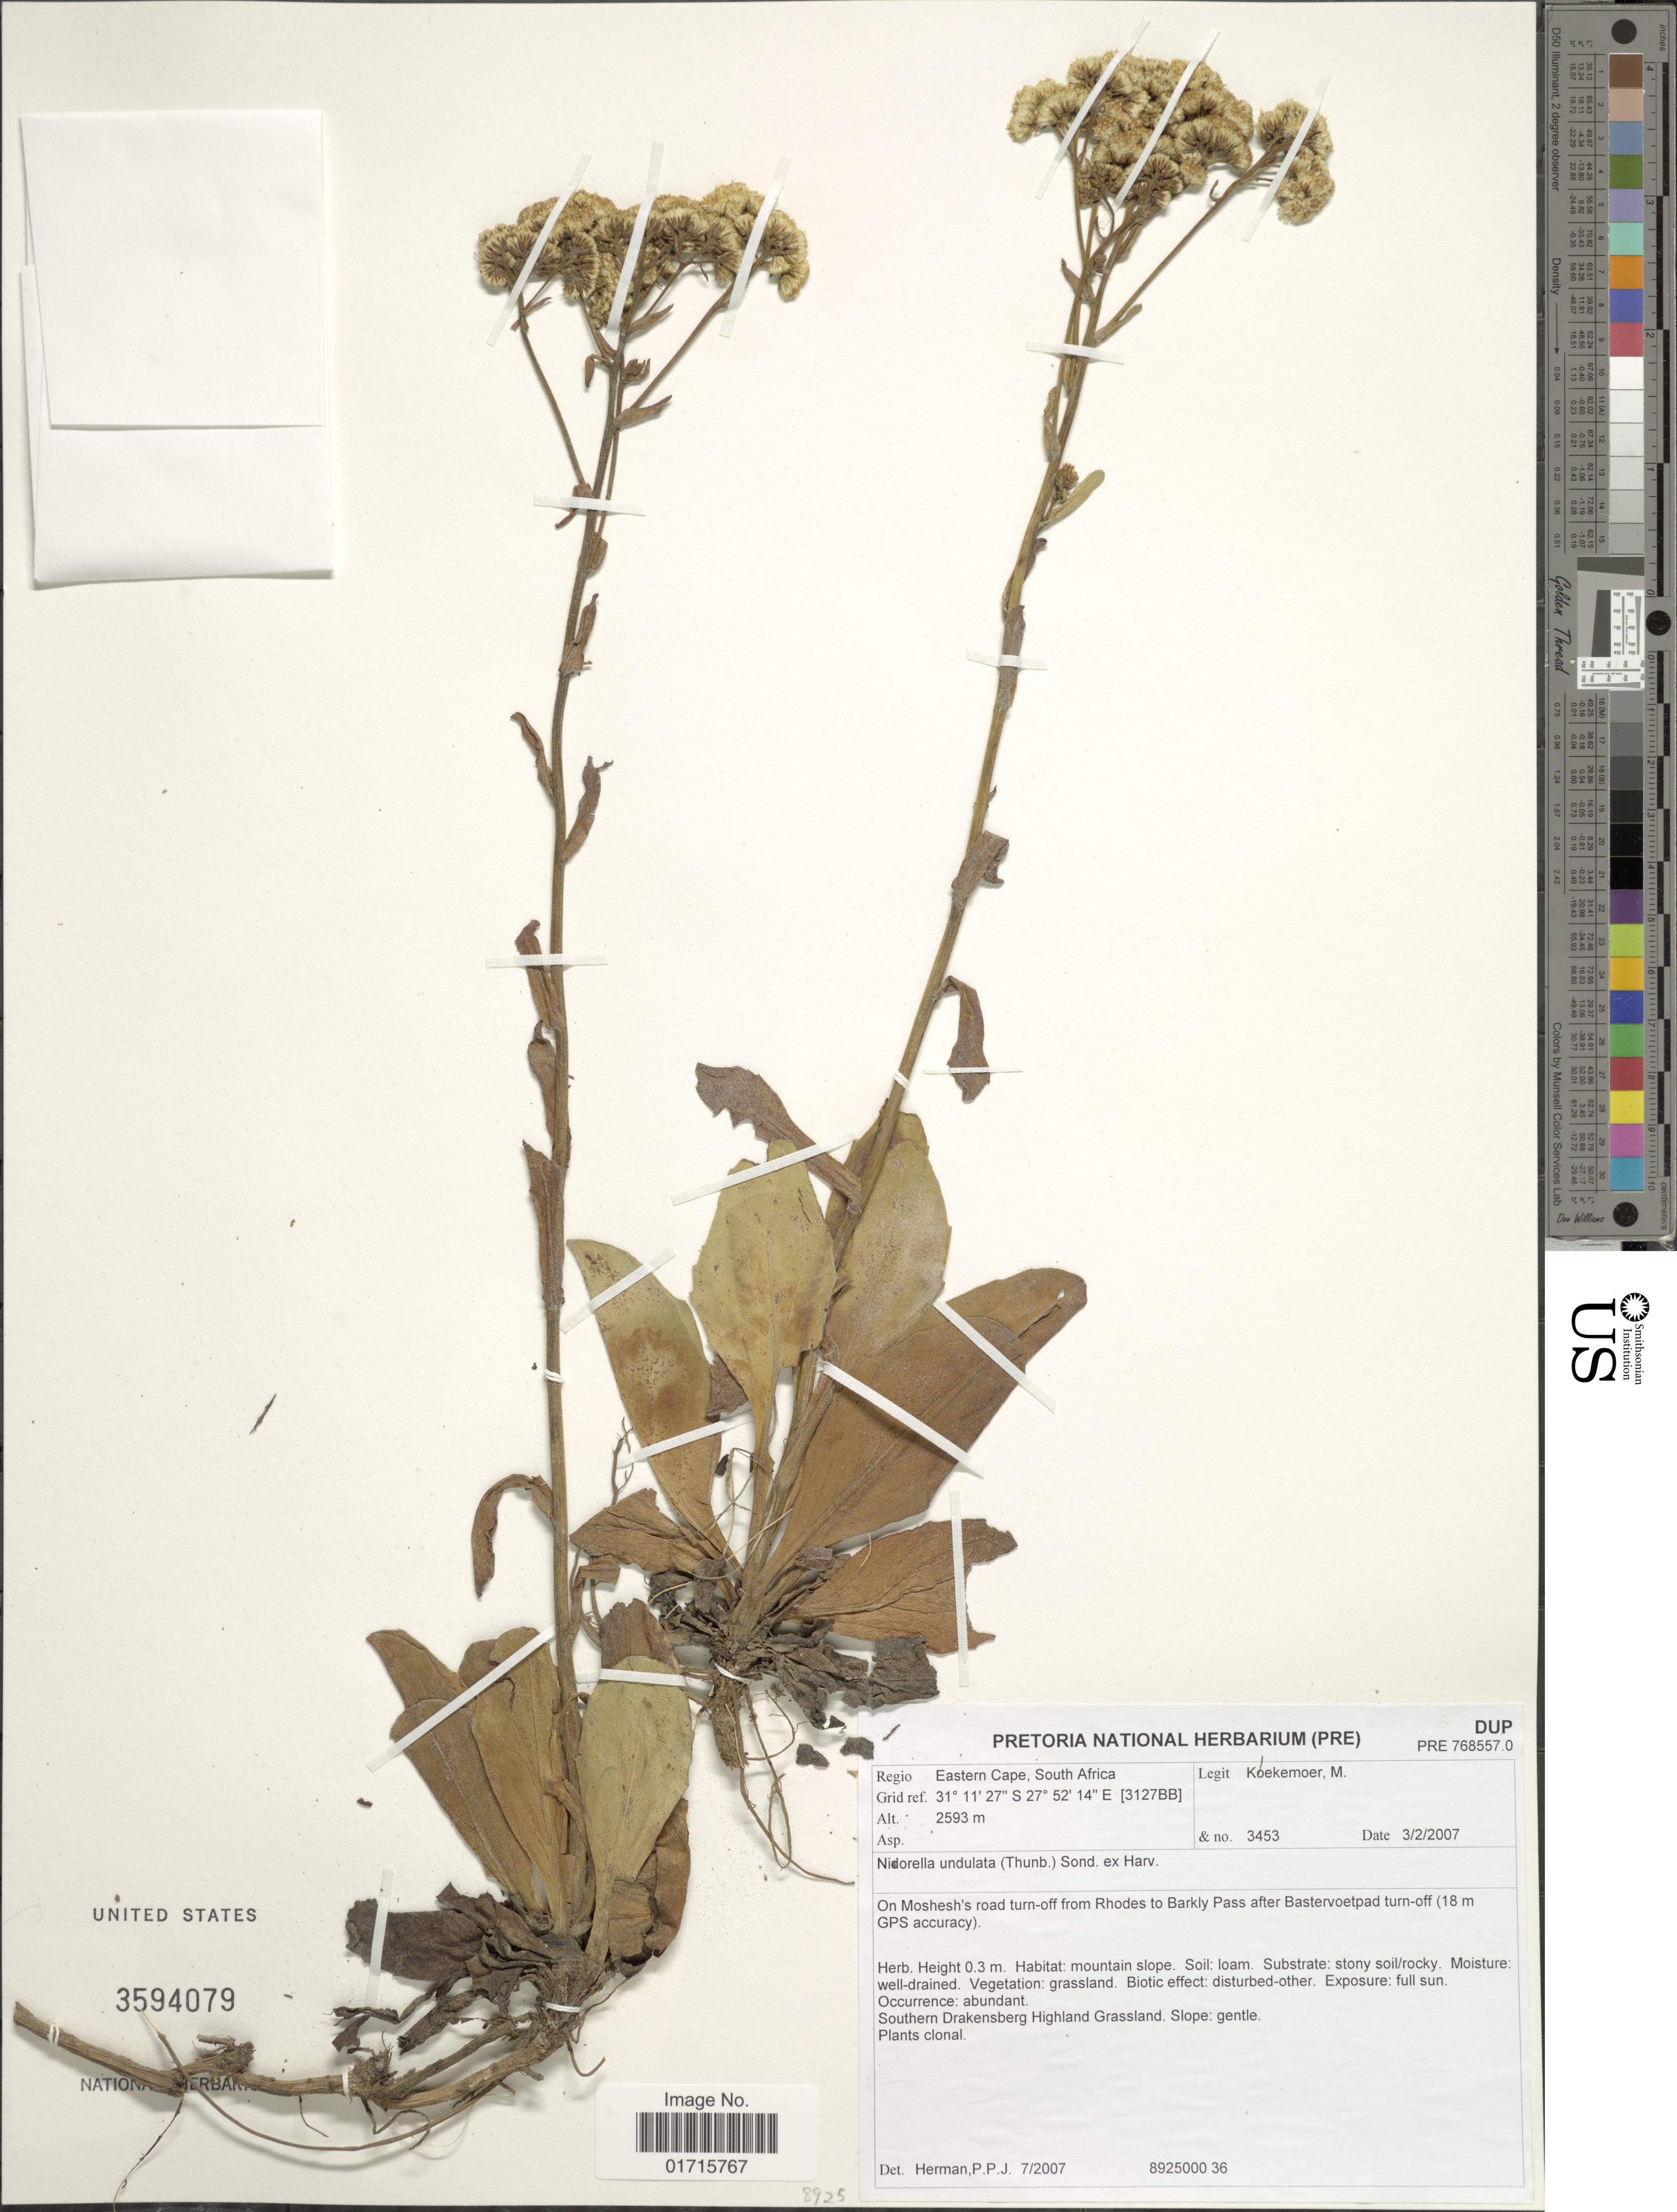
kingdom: Plantae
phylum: Tracheophyta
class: Magnoliopsida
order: Asterales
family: Asteraceae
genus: Nidorella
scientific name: Nidorella undulata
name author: (Thunb.) Sond. ex Harv.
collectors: M. Koekemoer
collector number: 3453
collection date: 2007-02-03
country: South Africa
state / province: Eastern Cape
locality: Regio Eastern Cape, South Africa. On Moshesh's road turn-off from Rhodes to Barkly Pass after Bastervoetpad turn-foff (18 m GPS accuracy)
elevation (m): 2593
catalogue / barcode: US 3594079